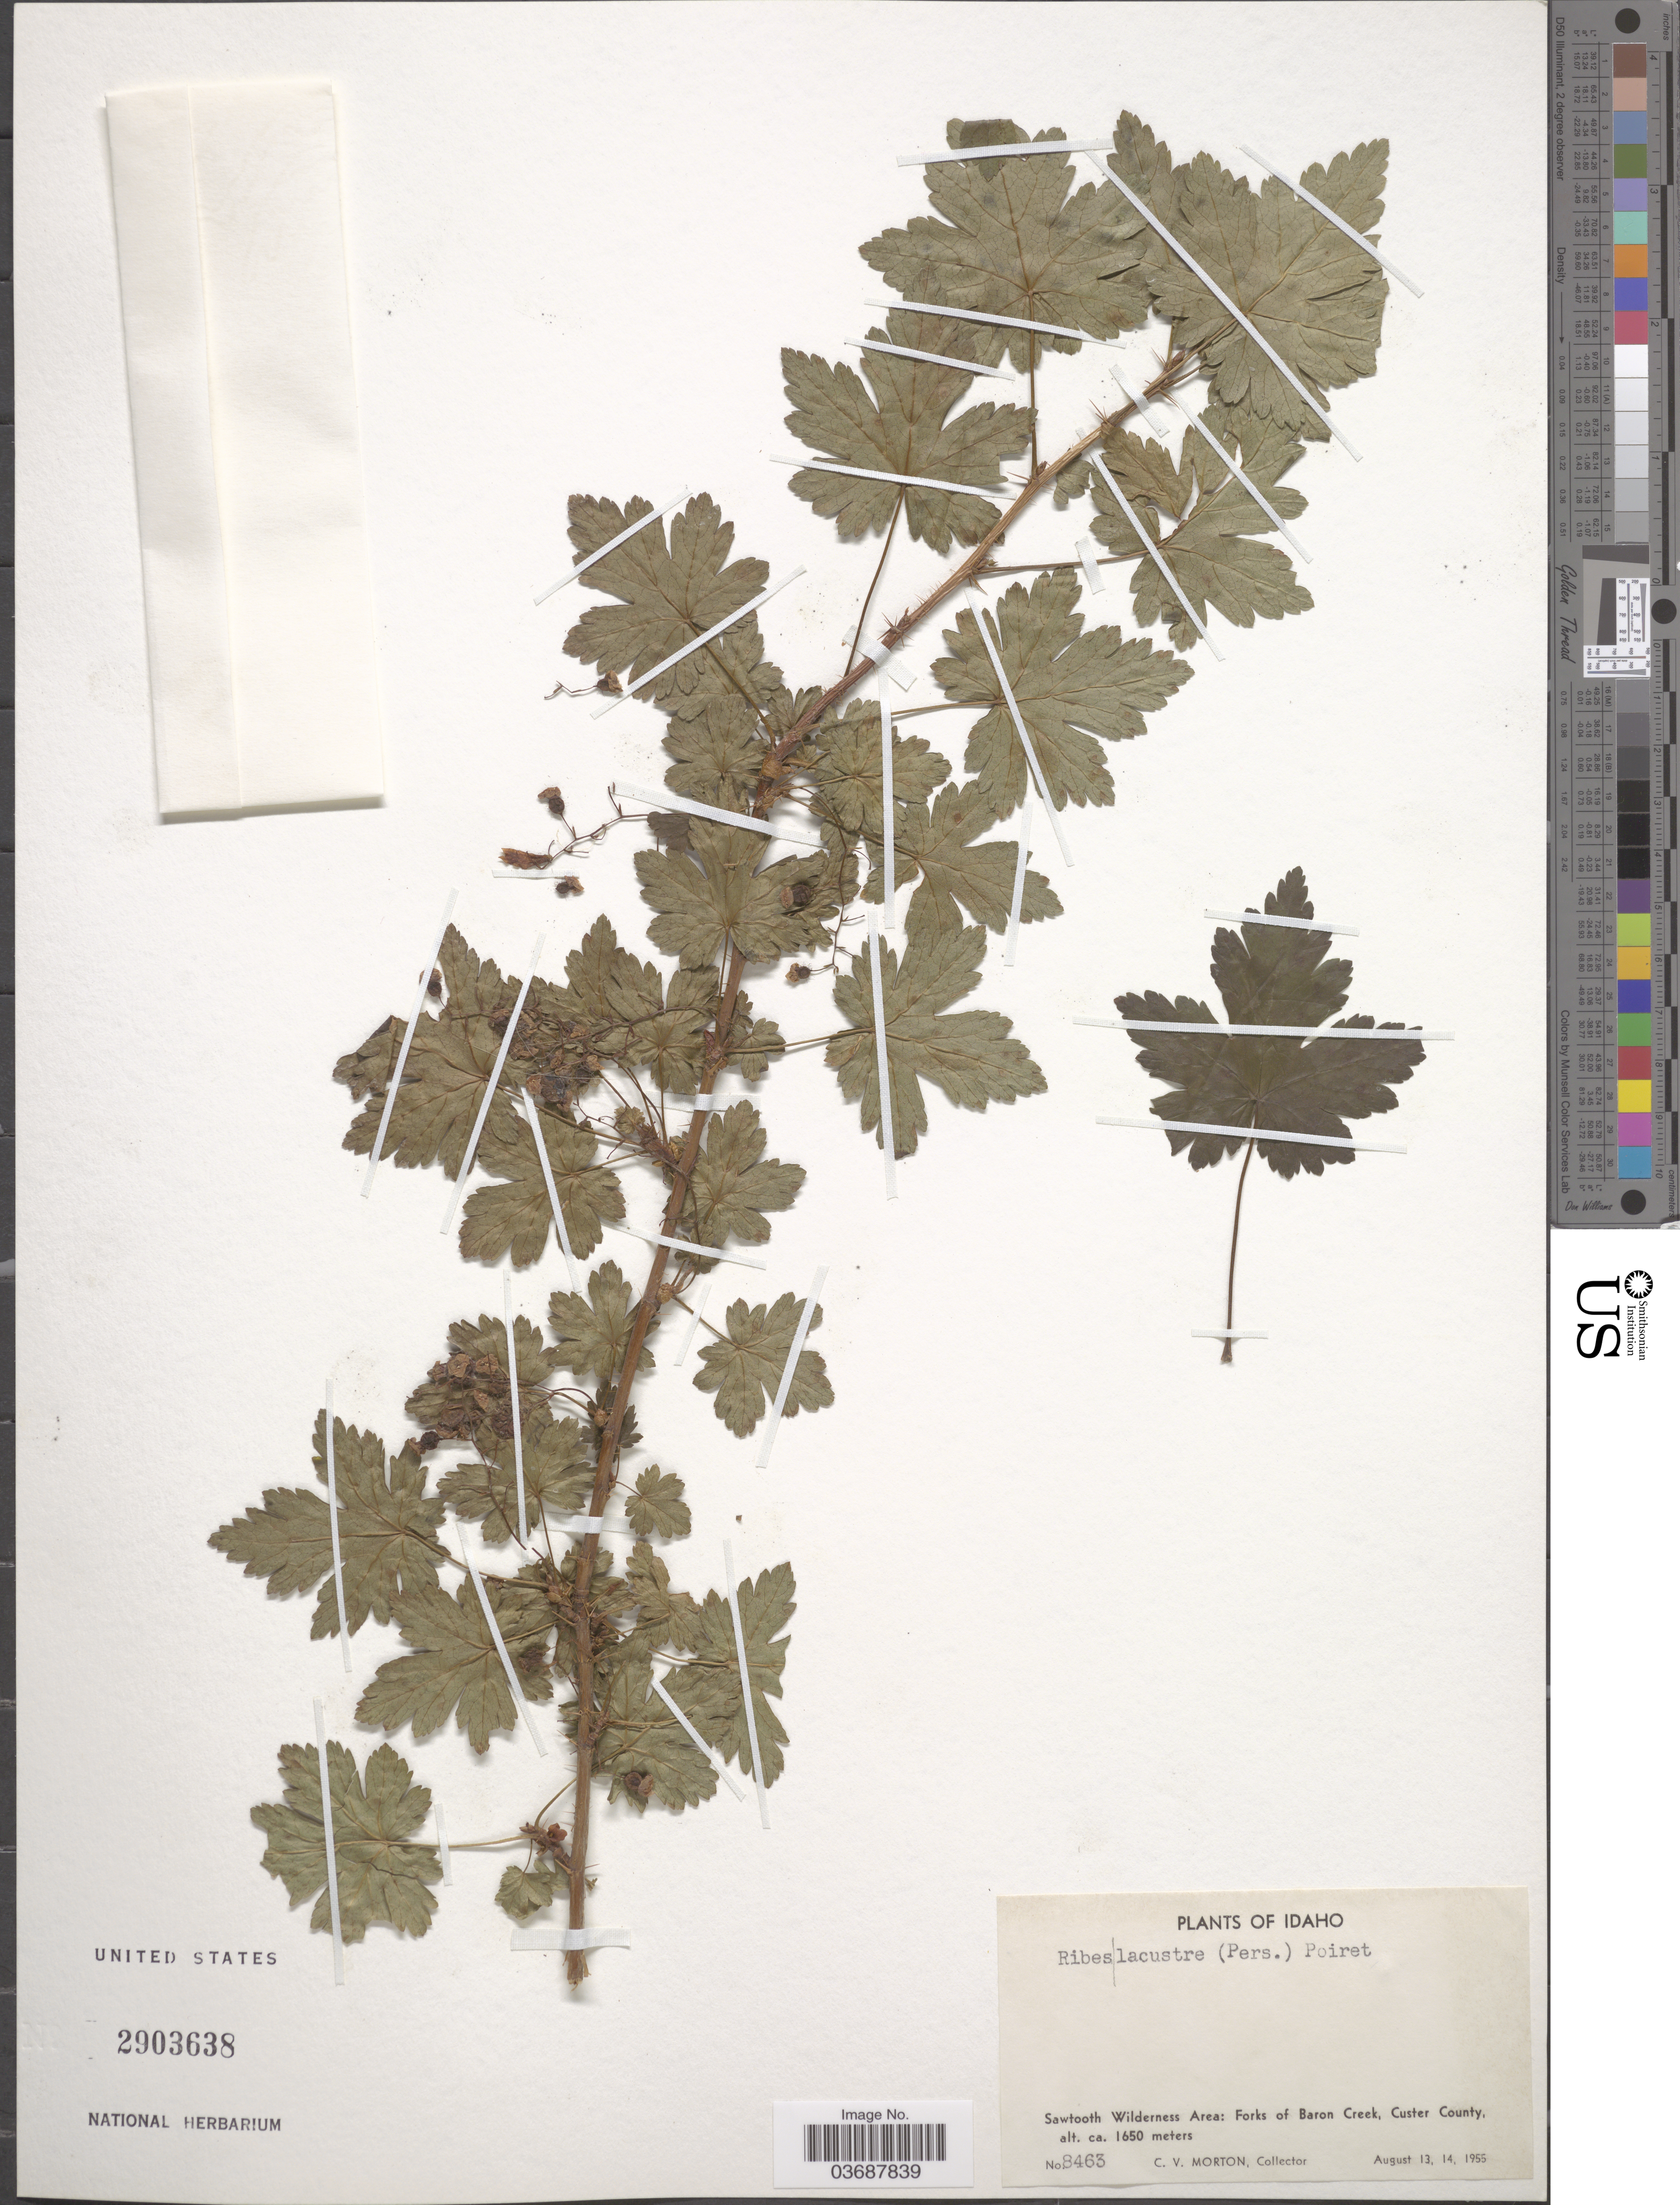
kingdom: Plantae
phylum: Tracheophyta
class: Magnoliopsida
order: Saxifragales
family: Grossulariaceae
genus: Ribes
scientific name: Ribes lacustre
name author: (Pers.) Poir.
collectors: C. V. Morton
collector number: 8463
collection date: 1955-08-13/1955-08-14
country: United States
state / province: Idaho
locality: Sawtooth Wilderness Area: Forks of Baron Creek, Custer County.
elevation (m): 1650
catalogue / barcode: US 2903638